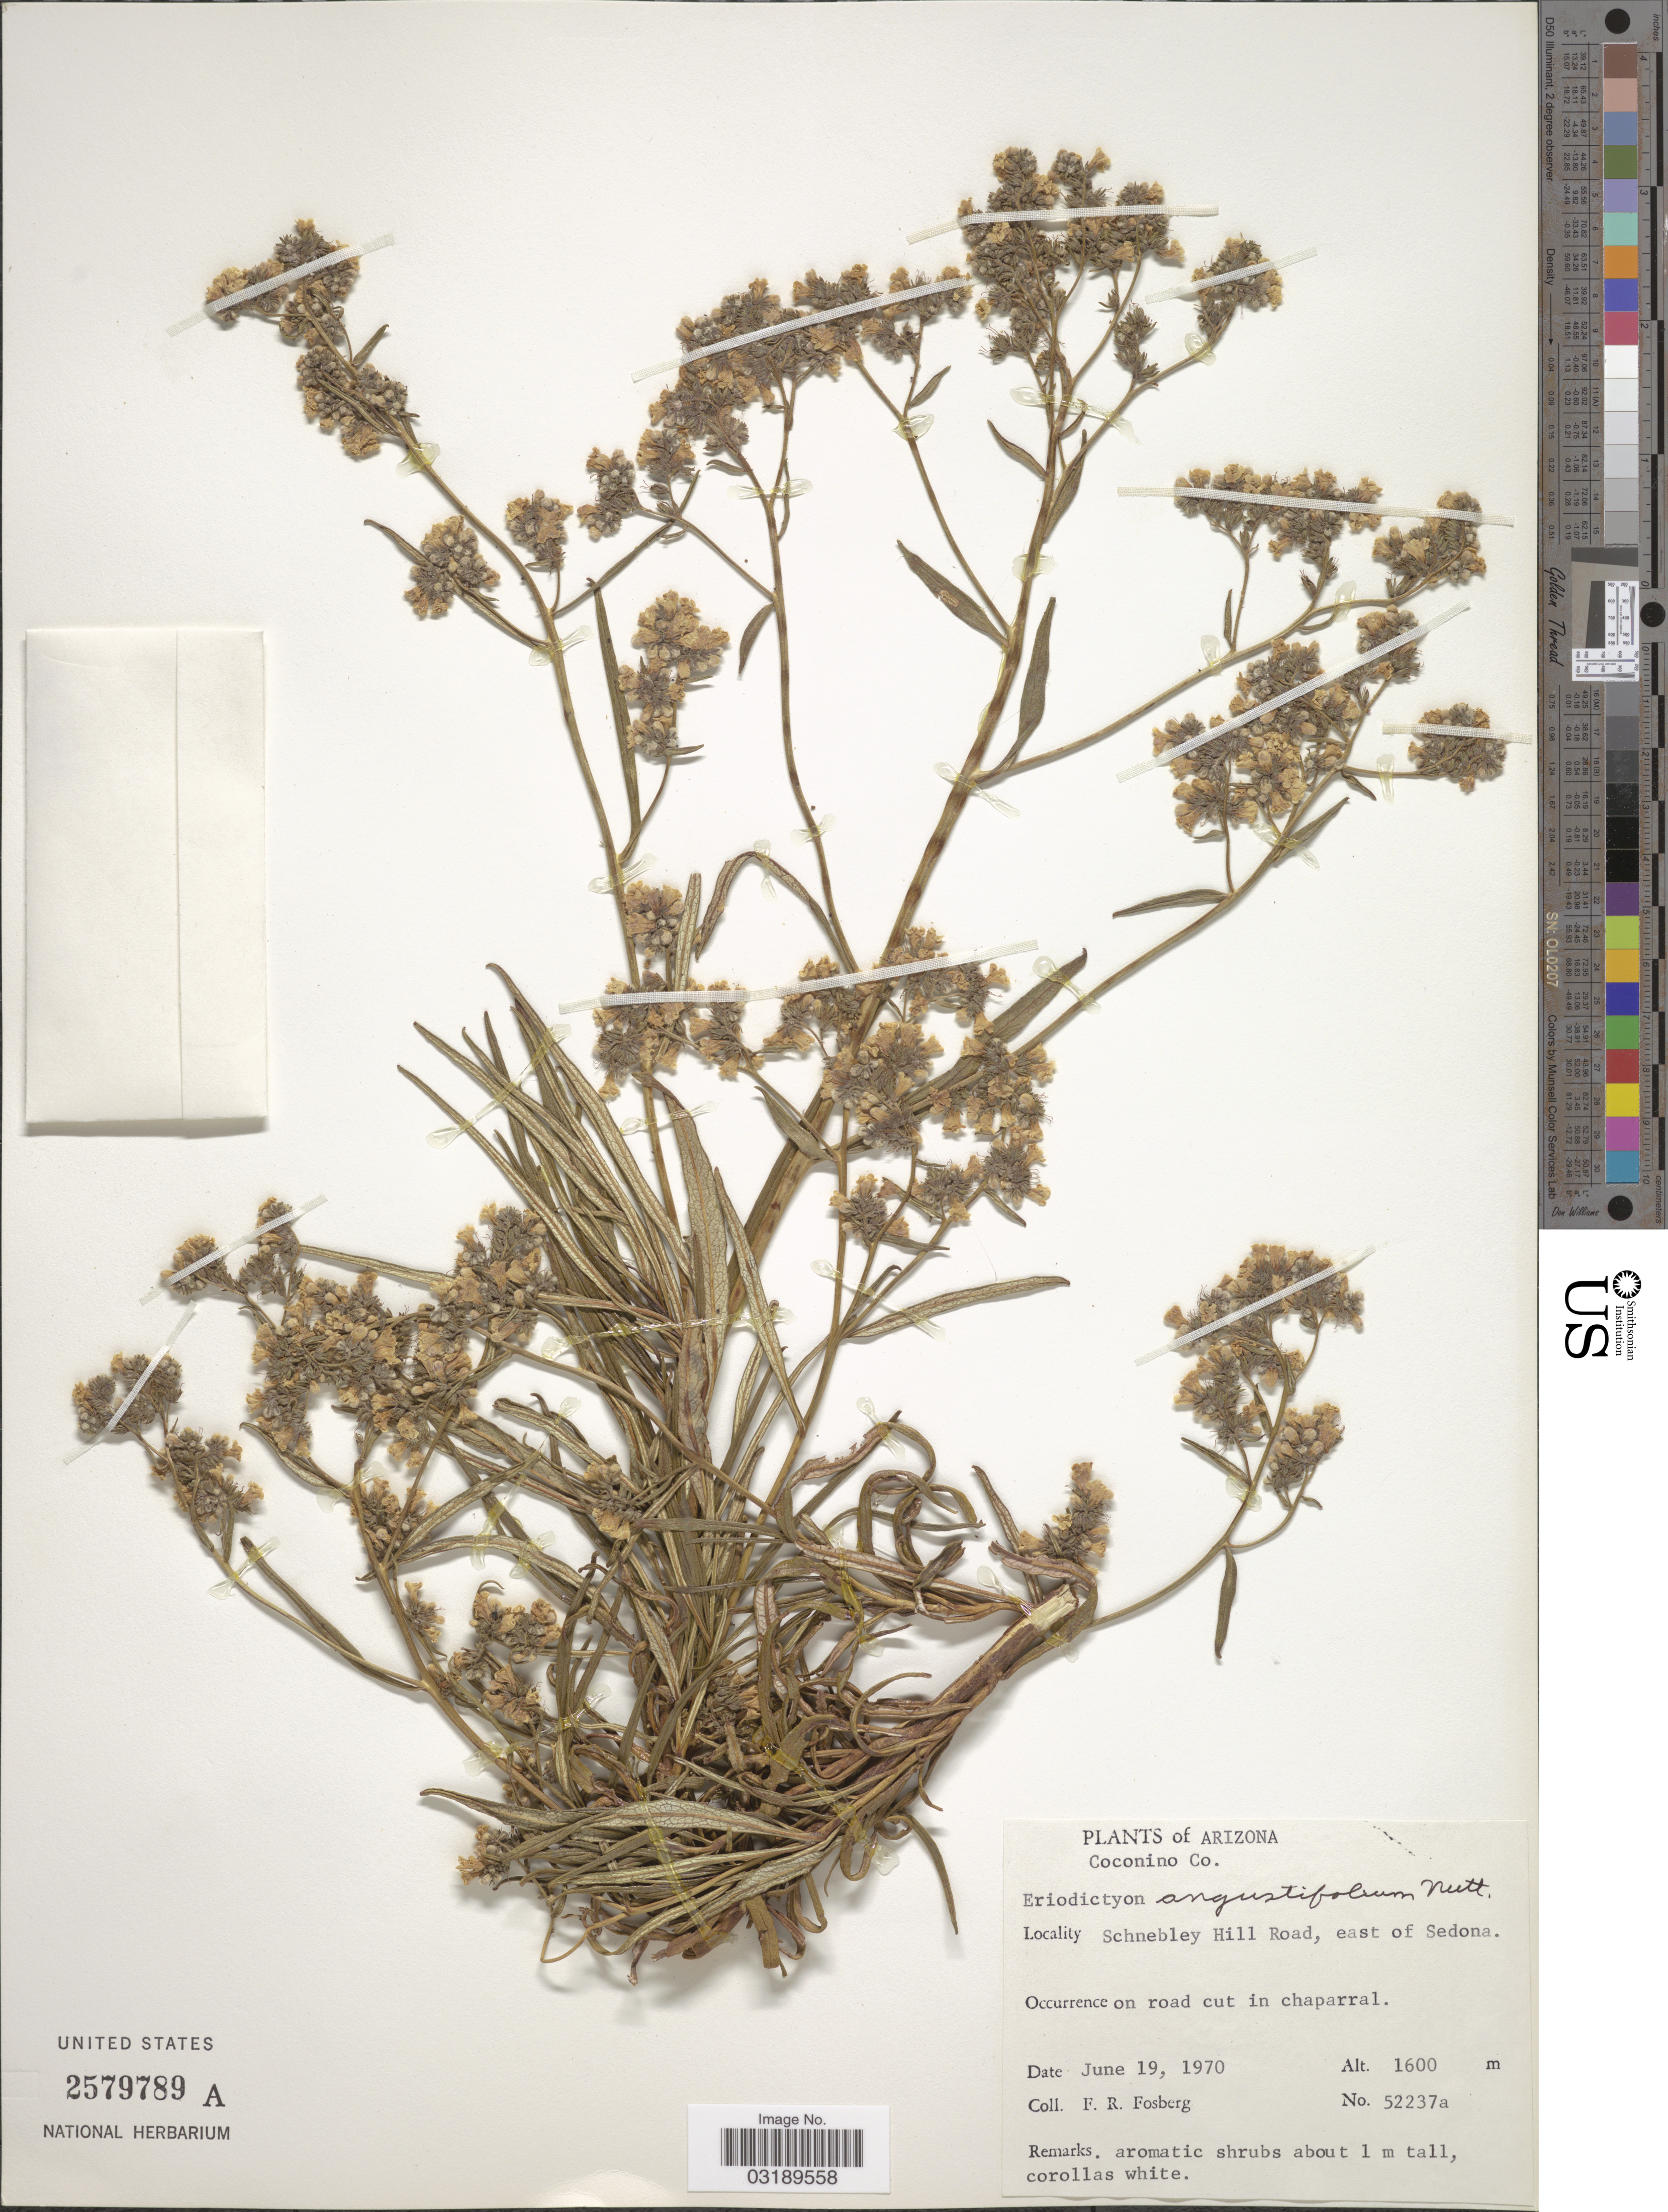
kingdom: Plantae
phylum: Tracheophyta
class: Magnoliopsida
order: Boraginales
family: Namaceae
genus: Eriodictyon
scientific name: Eriodictyon angustifolium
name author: Nutt.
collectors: F. R. Fosberg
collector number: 52237a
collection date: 1970-06-19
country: United States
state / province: Arizona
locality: Coconino Co. Schnebley Hill Road, east of Sedona.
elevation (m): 1600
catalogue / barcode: US 2579789A